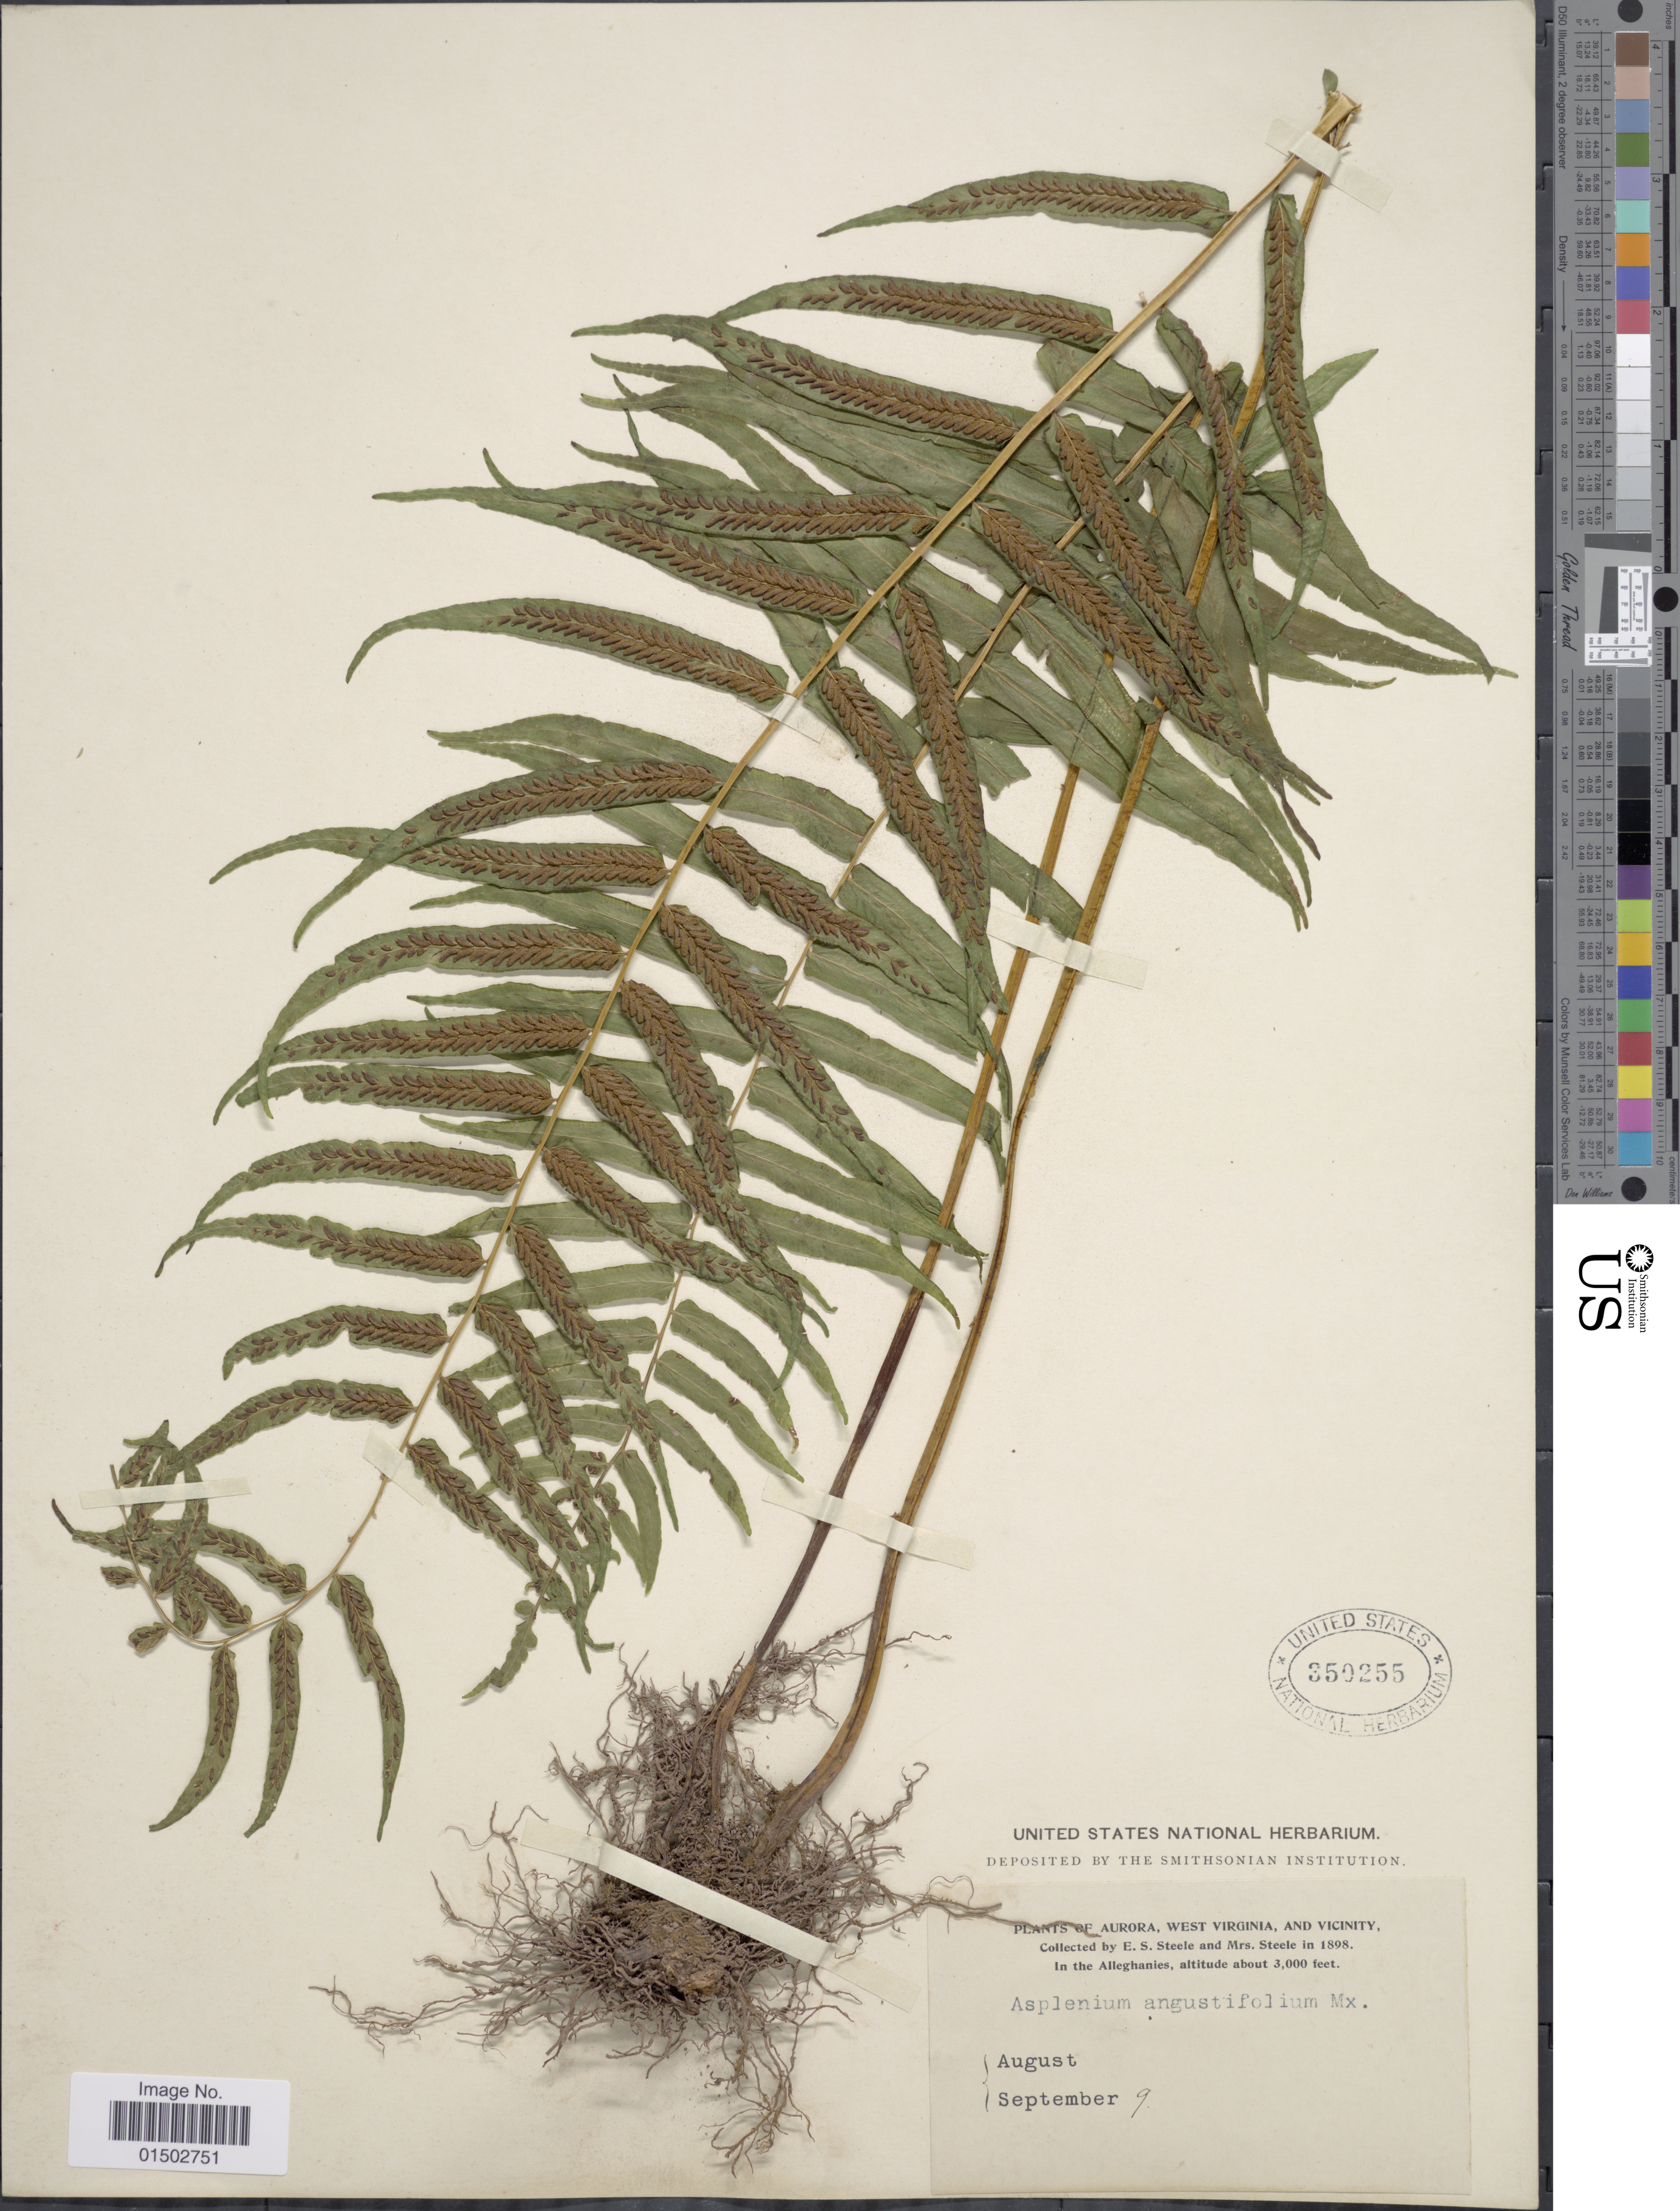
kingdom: Plantae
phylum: Tracheophyta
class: Polypodiopsida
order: Polypodiales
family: Diplaziopsidaceae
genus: Homalosorus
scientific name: Homalosorus pycnocarpos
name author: (Spreng.) Pic. Serm.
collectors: E. Steele & Mrs. E. S. Steele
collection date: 1898-08/1898-09-09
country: United States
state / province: West Virginia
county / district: Preston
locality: Aurora, in the Alleghanies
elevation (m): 914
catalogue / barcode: US 350255